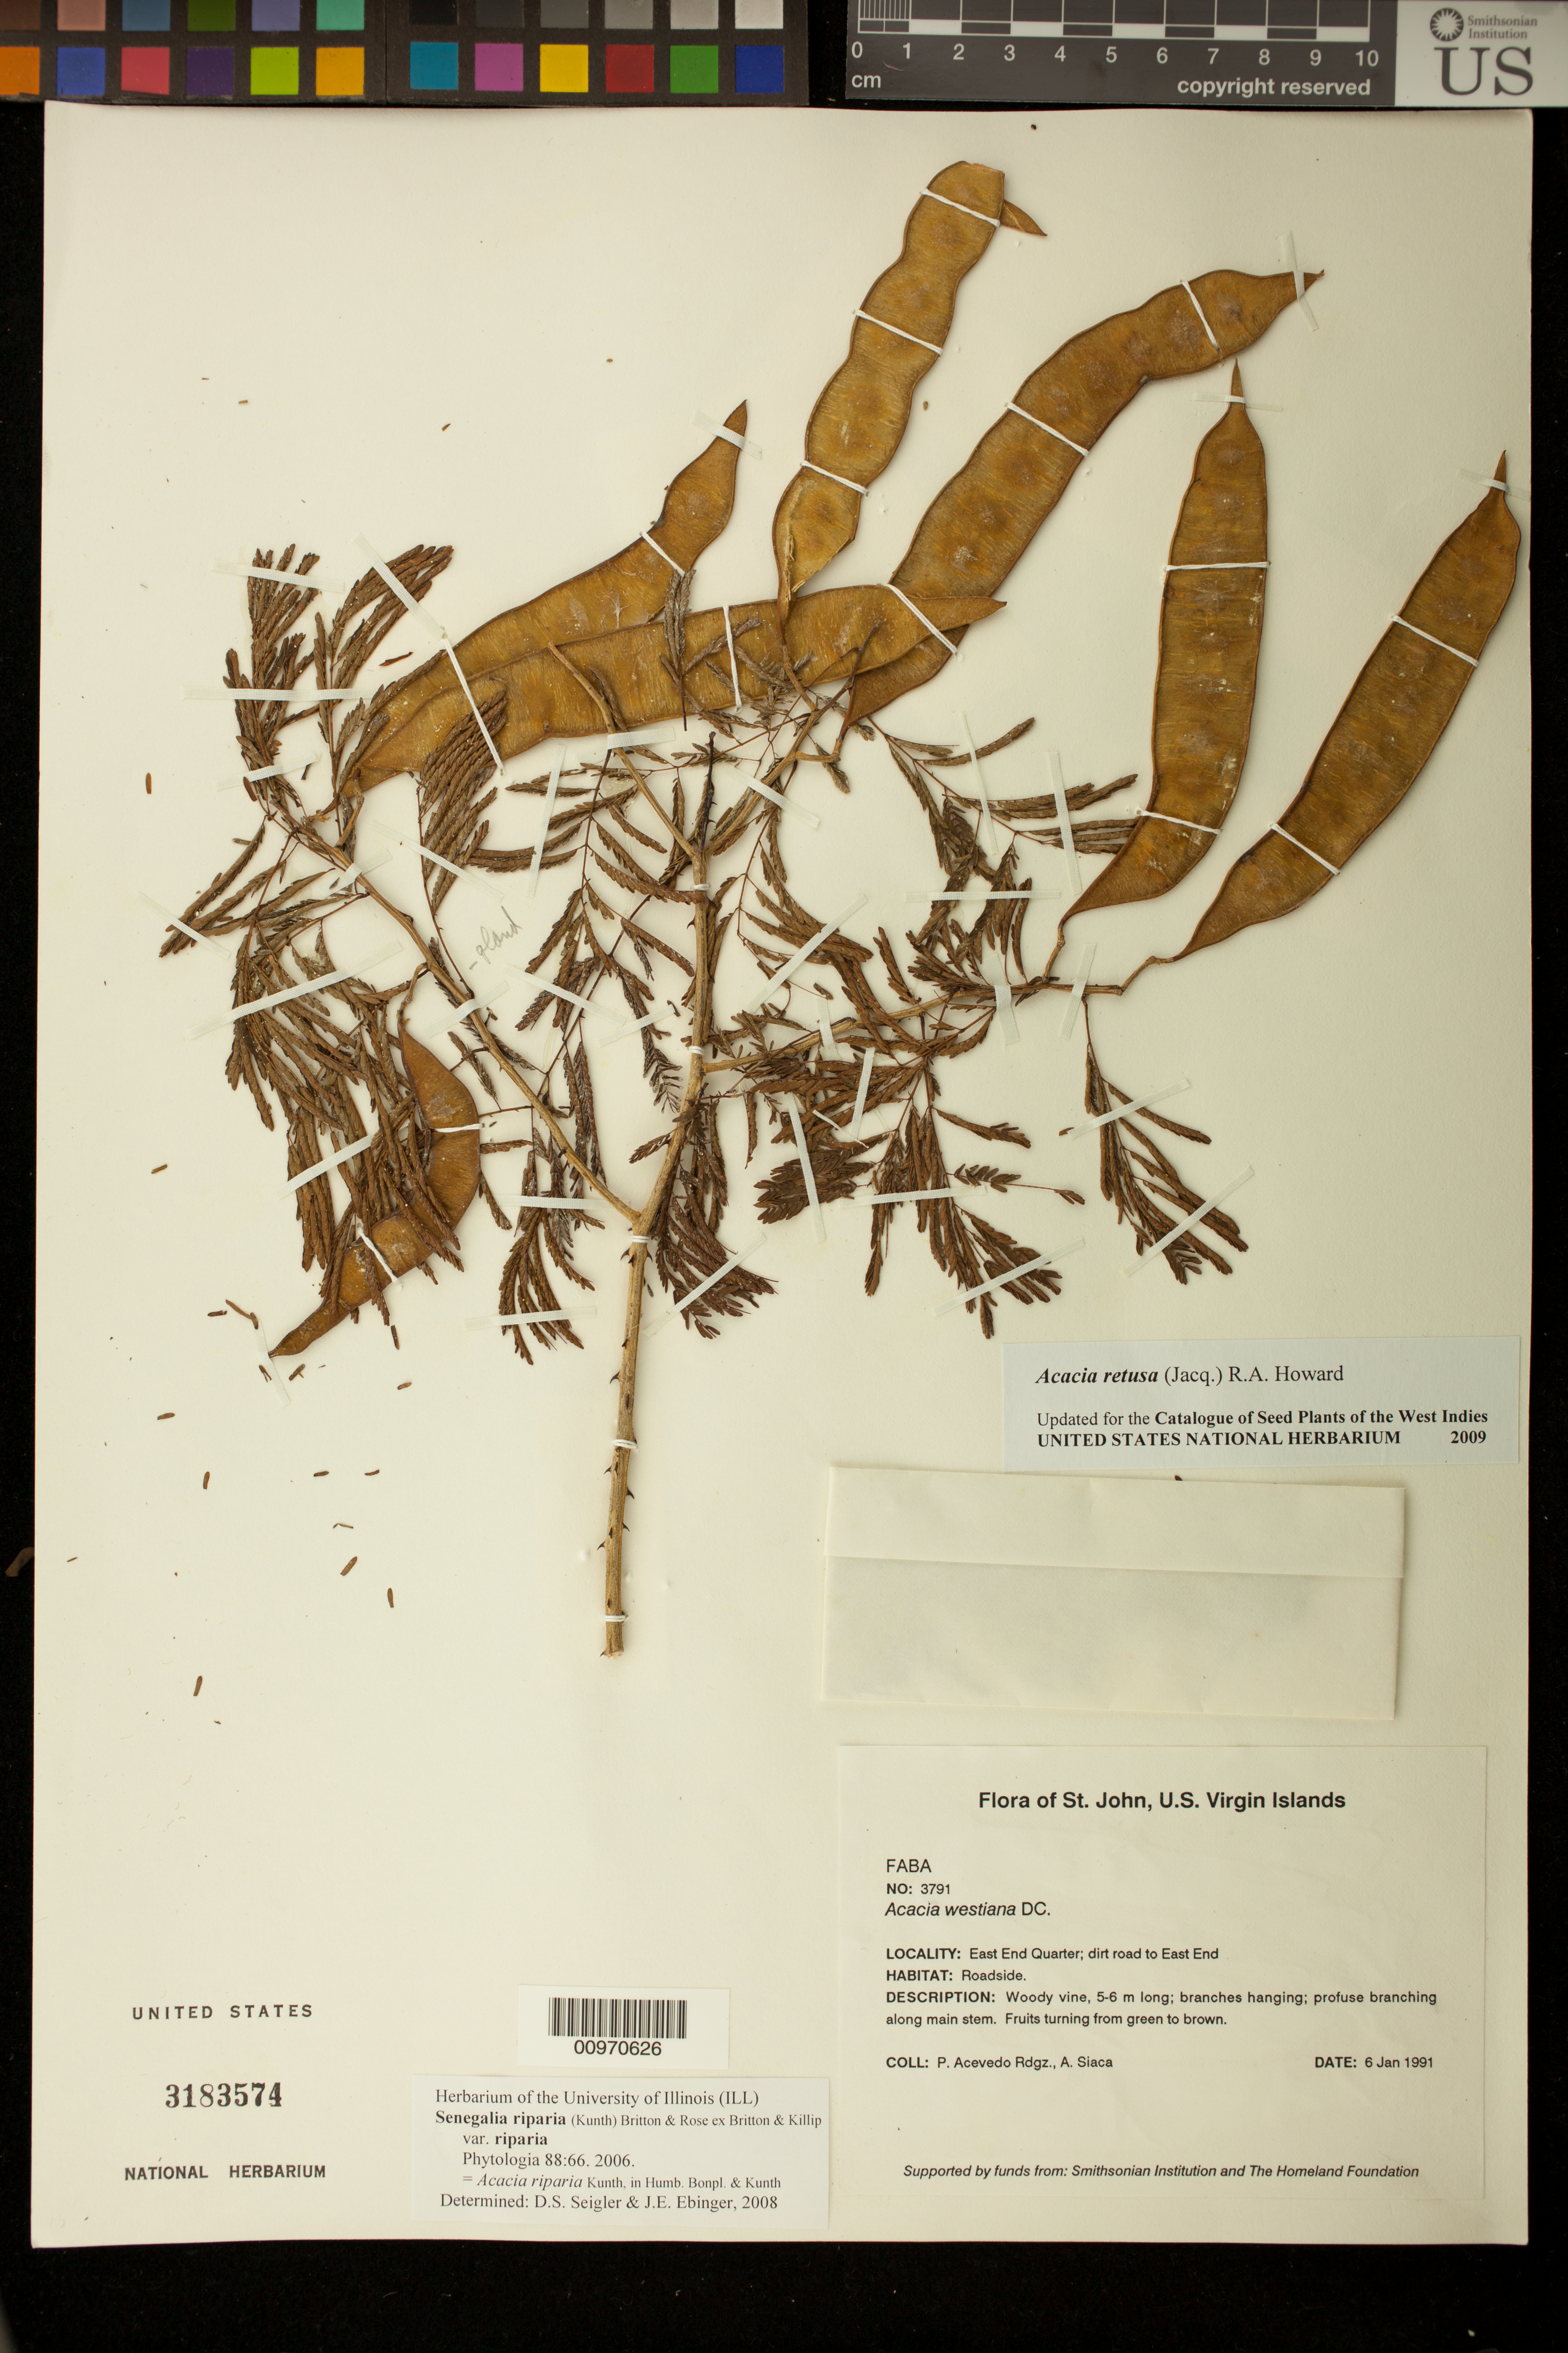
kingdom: Plantae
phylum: Tracheophyta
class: Magnoliopsida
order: Fabales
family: Fabaceae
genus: Senegalia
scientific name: Senegalia riparia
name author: (Kunth) Britton & Rose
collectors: P. Acevedo-Rodr. & A. Siaca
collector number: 3791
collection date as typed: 06 Jan 1991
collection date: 1991-01-06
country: U.S. Virgin Islands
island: St. John I.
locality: East End Quarter; dirt road to East End.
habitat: Roadside.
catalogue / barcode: US 3183574